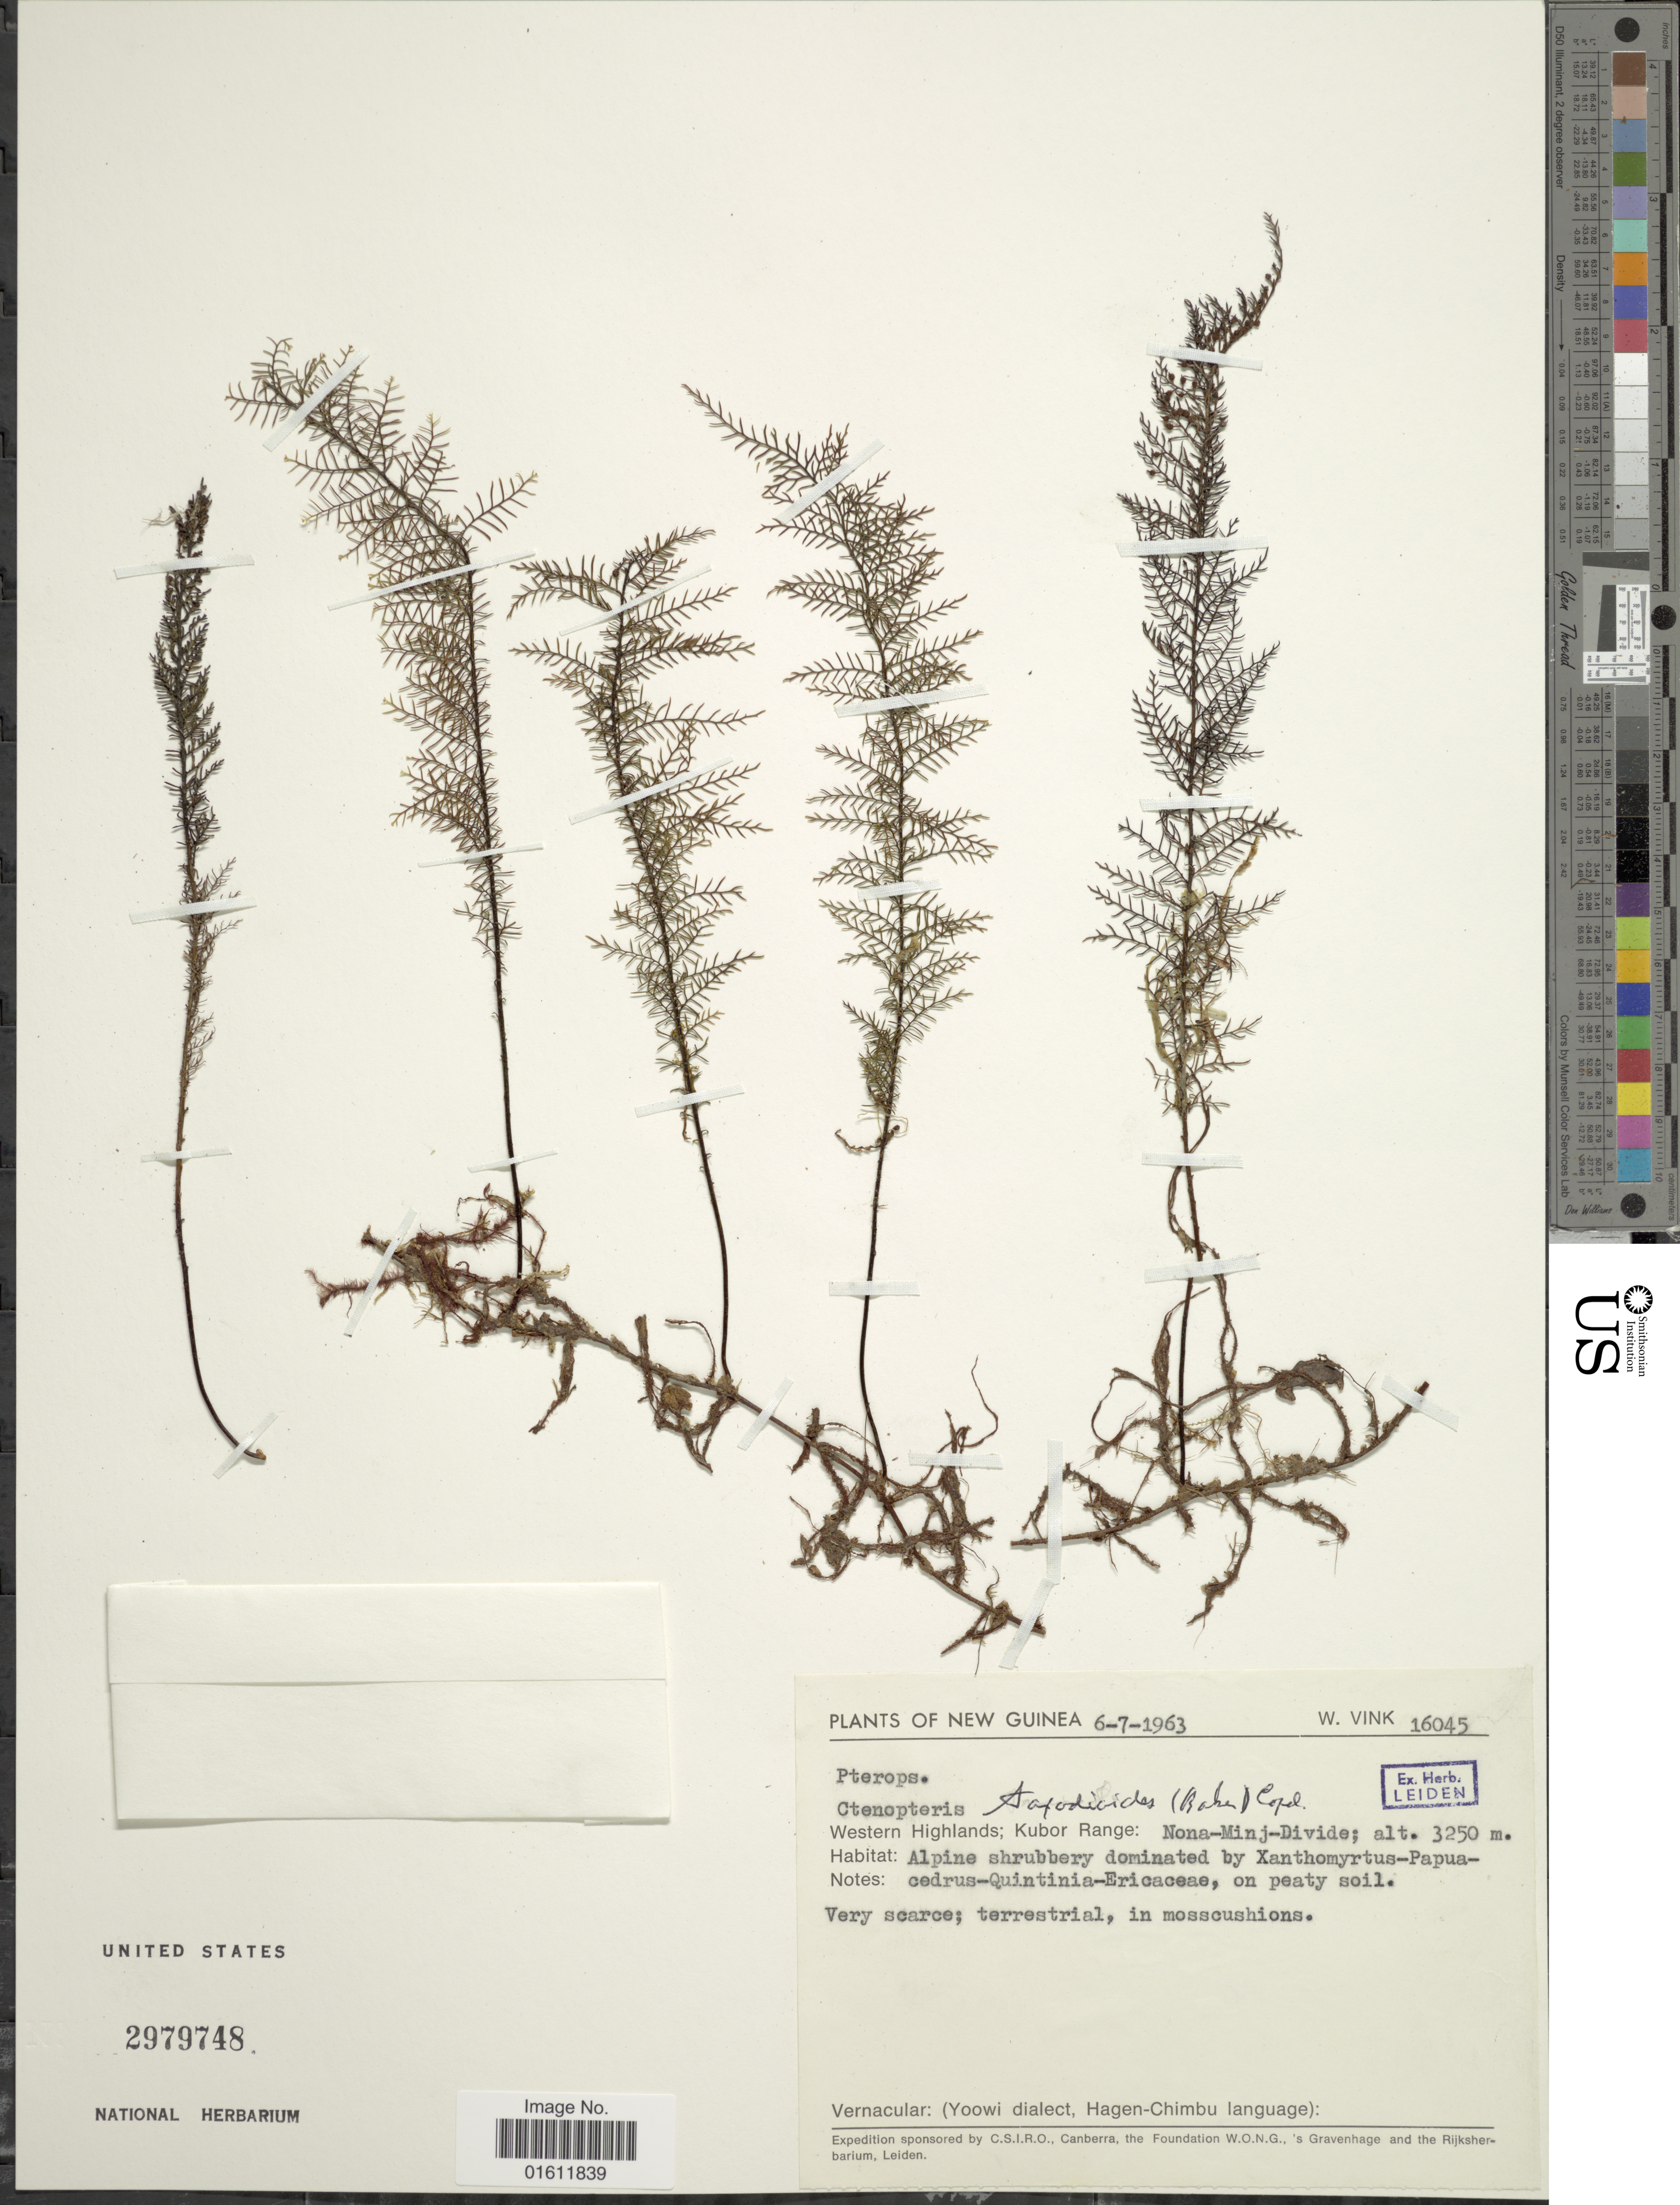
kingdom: Plantae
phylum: Tracheophyta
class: Polypodiopsida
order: Polypodiales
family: Polypodiaceae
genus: Themelium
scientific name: Themelium taxodioides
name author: (Baker) Parris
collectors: W. Vink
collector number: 16045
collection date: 1963-07-06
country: Papua New Guinea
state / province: Western Highlands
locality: Kubor Range: Nona-Minj-Divide.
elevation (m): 3250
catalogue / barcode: US 2979748